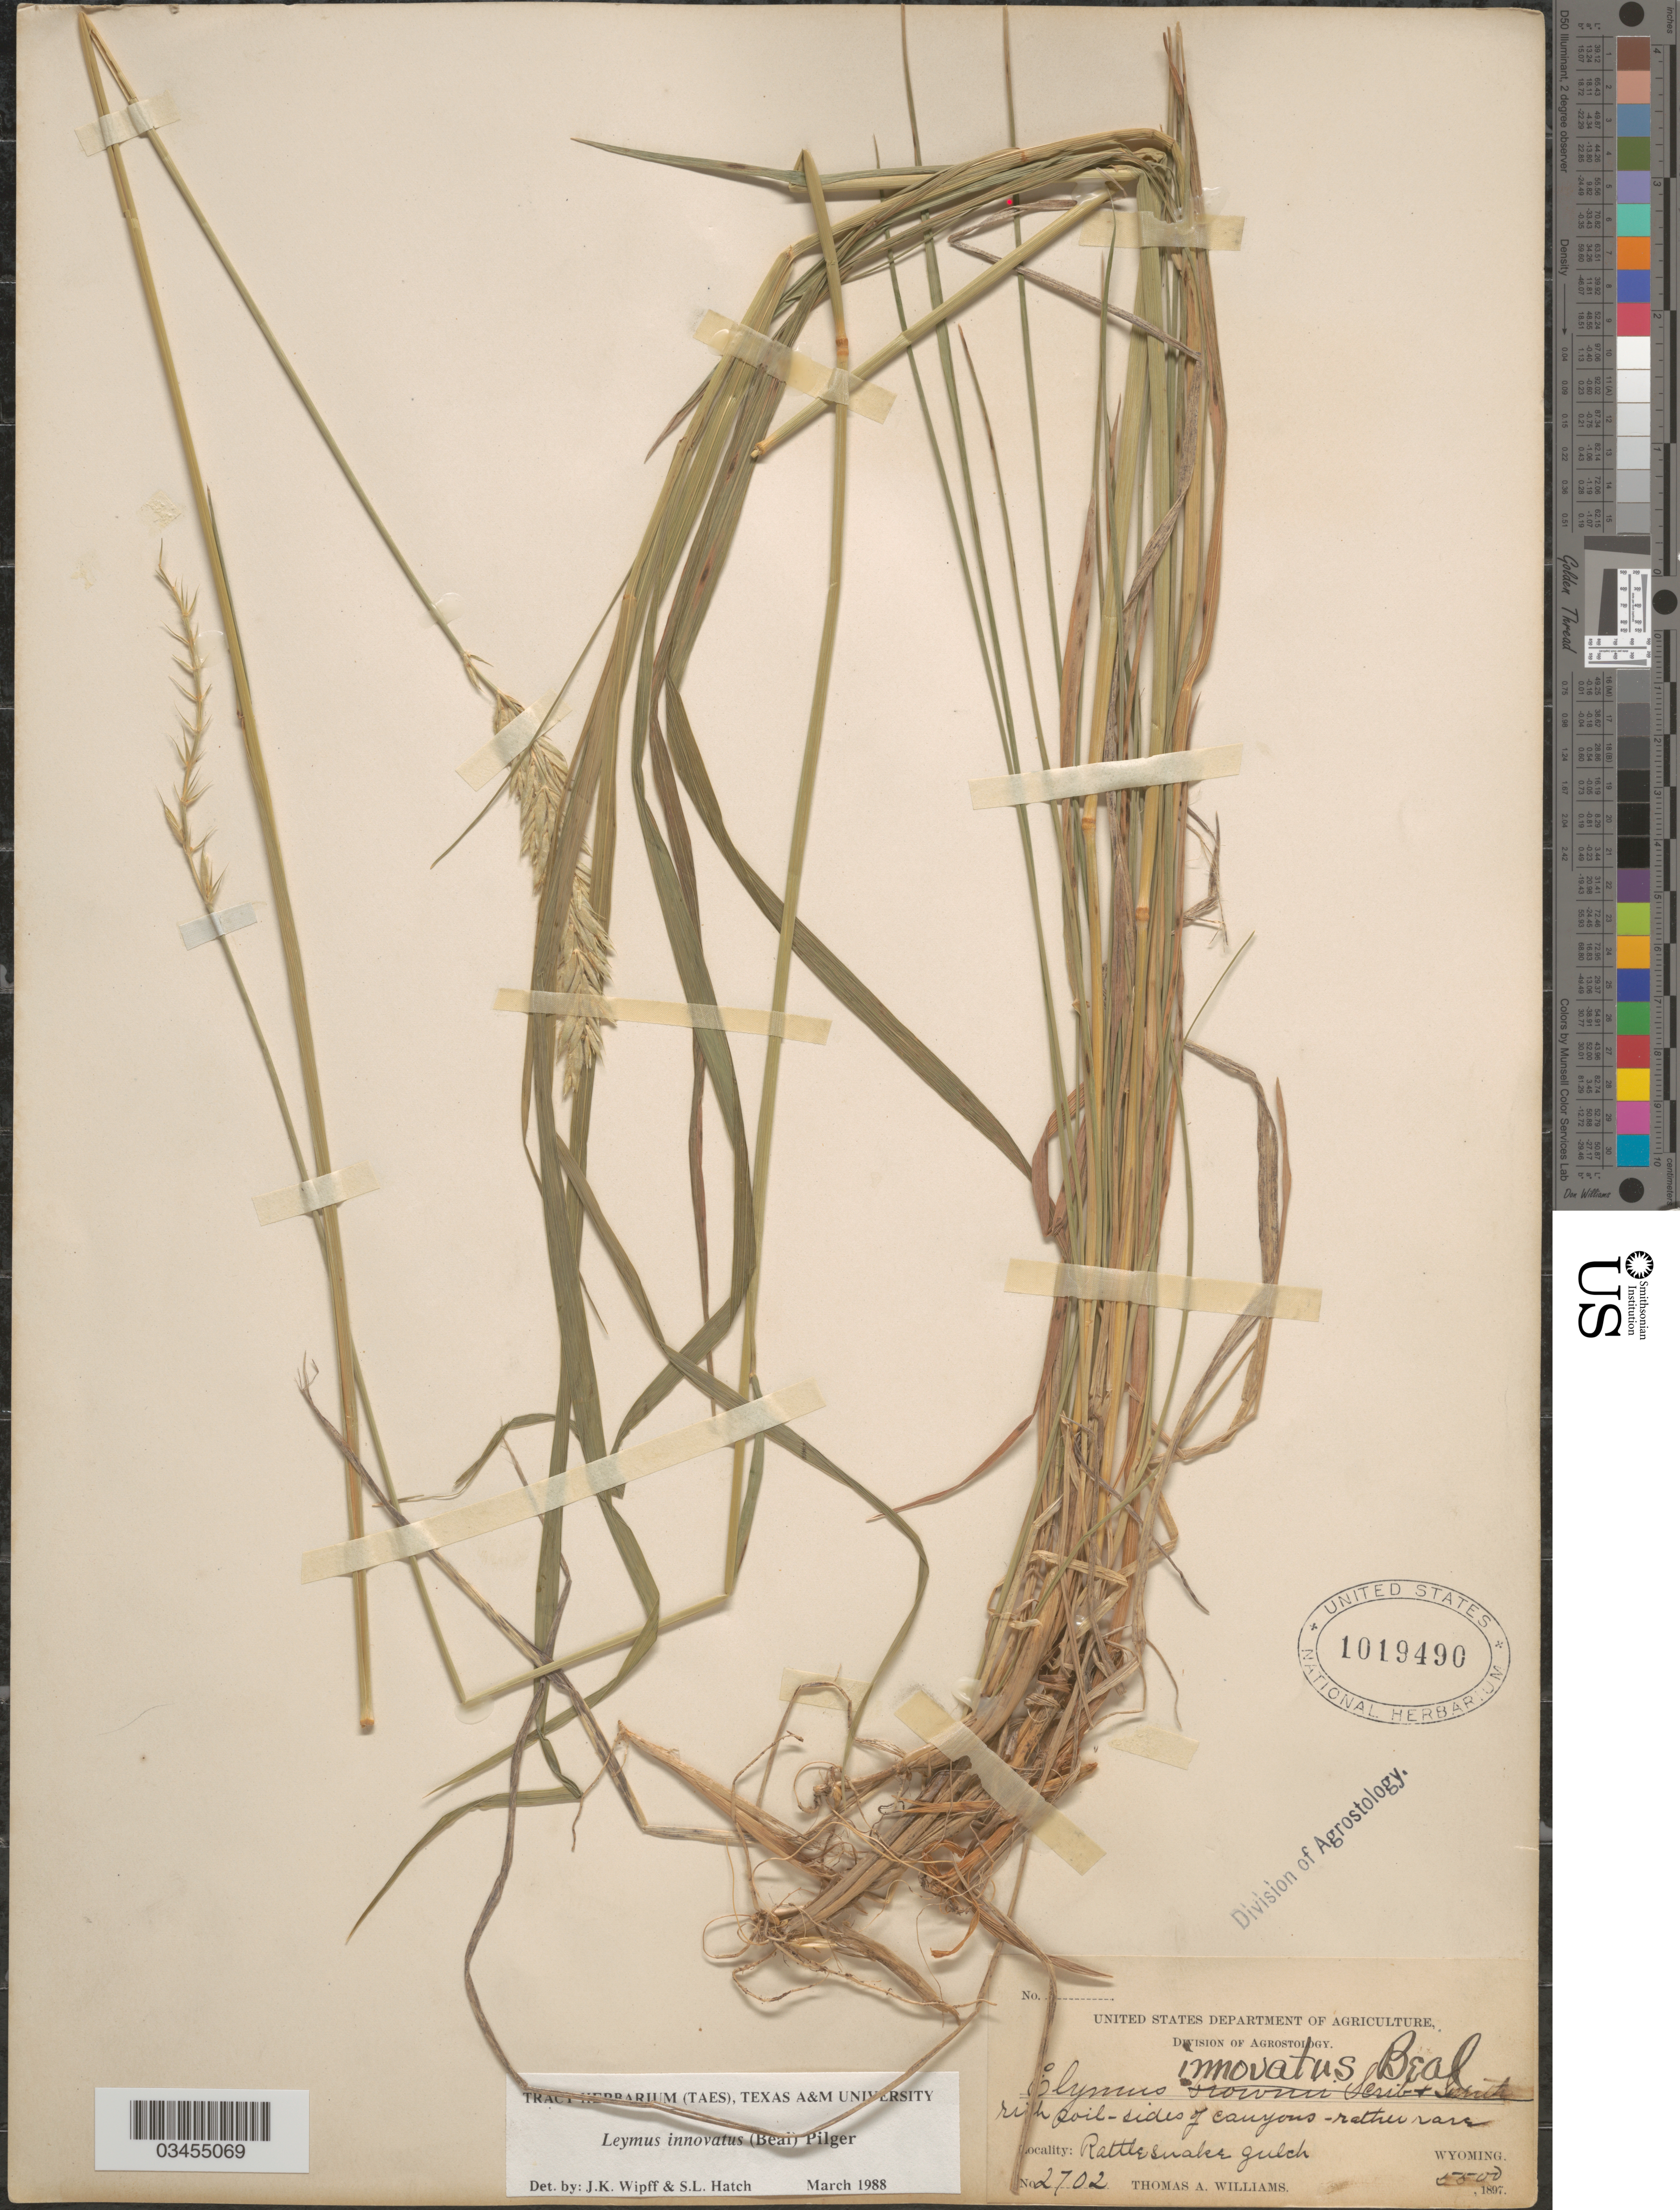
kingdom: Plantae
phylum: Tracheophyta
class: Liliopsida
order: Poales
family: Poaceae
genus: Leymus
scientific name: Leymus innovatus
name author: (W.J. Beal) Pilg.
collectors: T. A. Williams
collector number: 2702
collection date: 1897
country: United States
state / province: Wyoming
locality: Sides of canyons. Rattle Snake Gulch.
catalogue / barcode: US 1019490